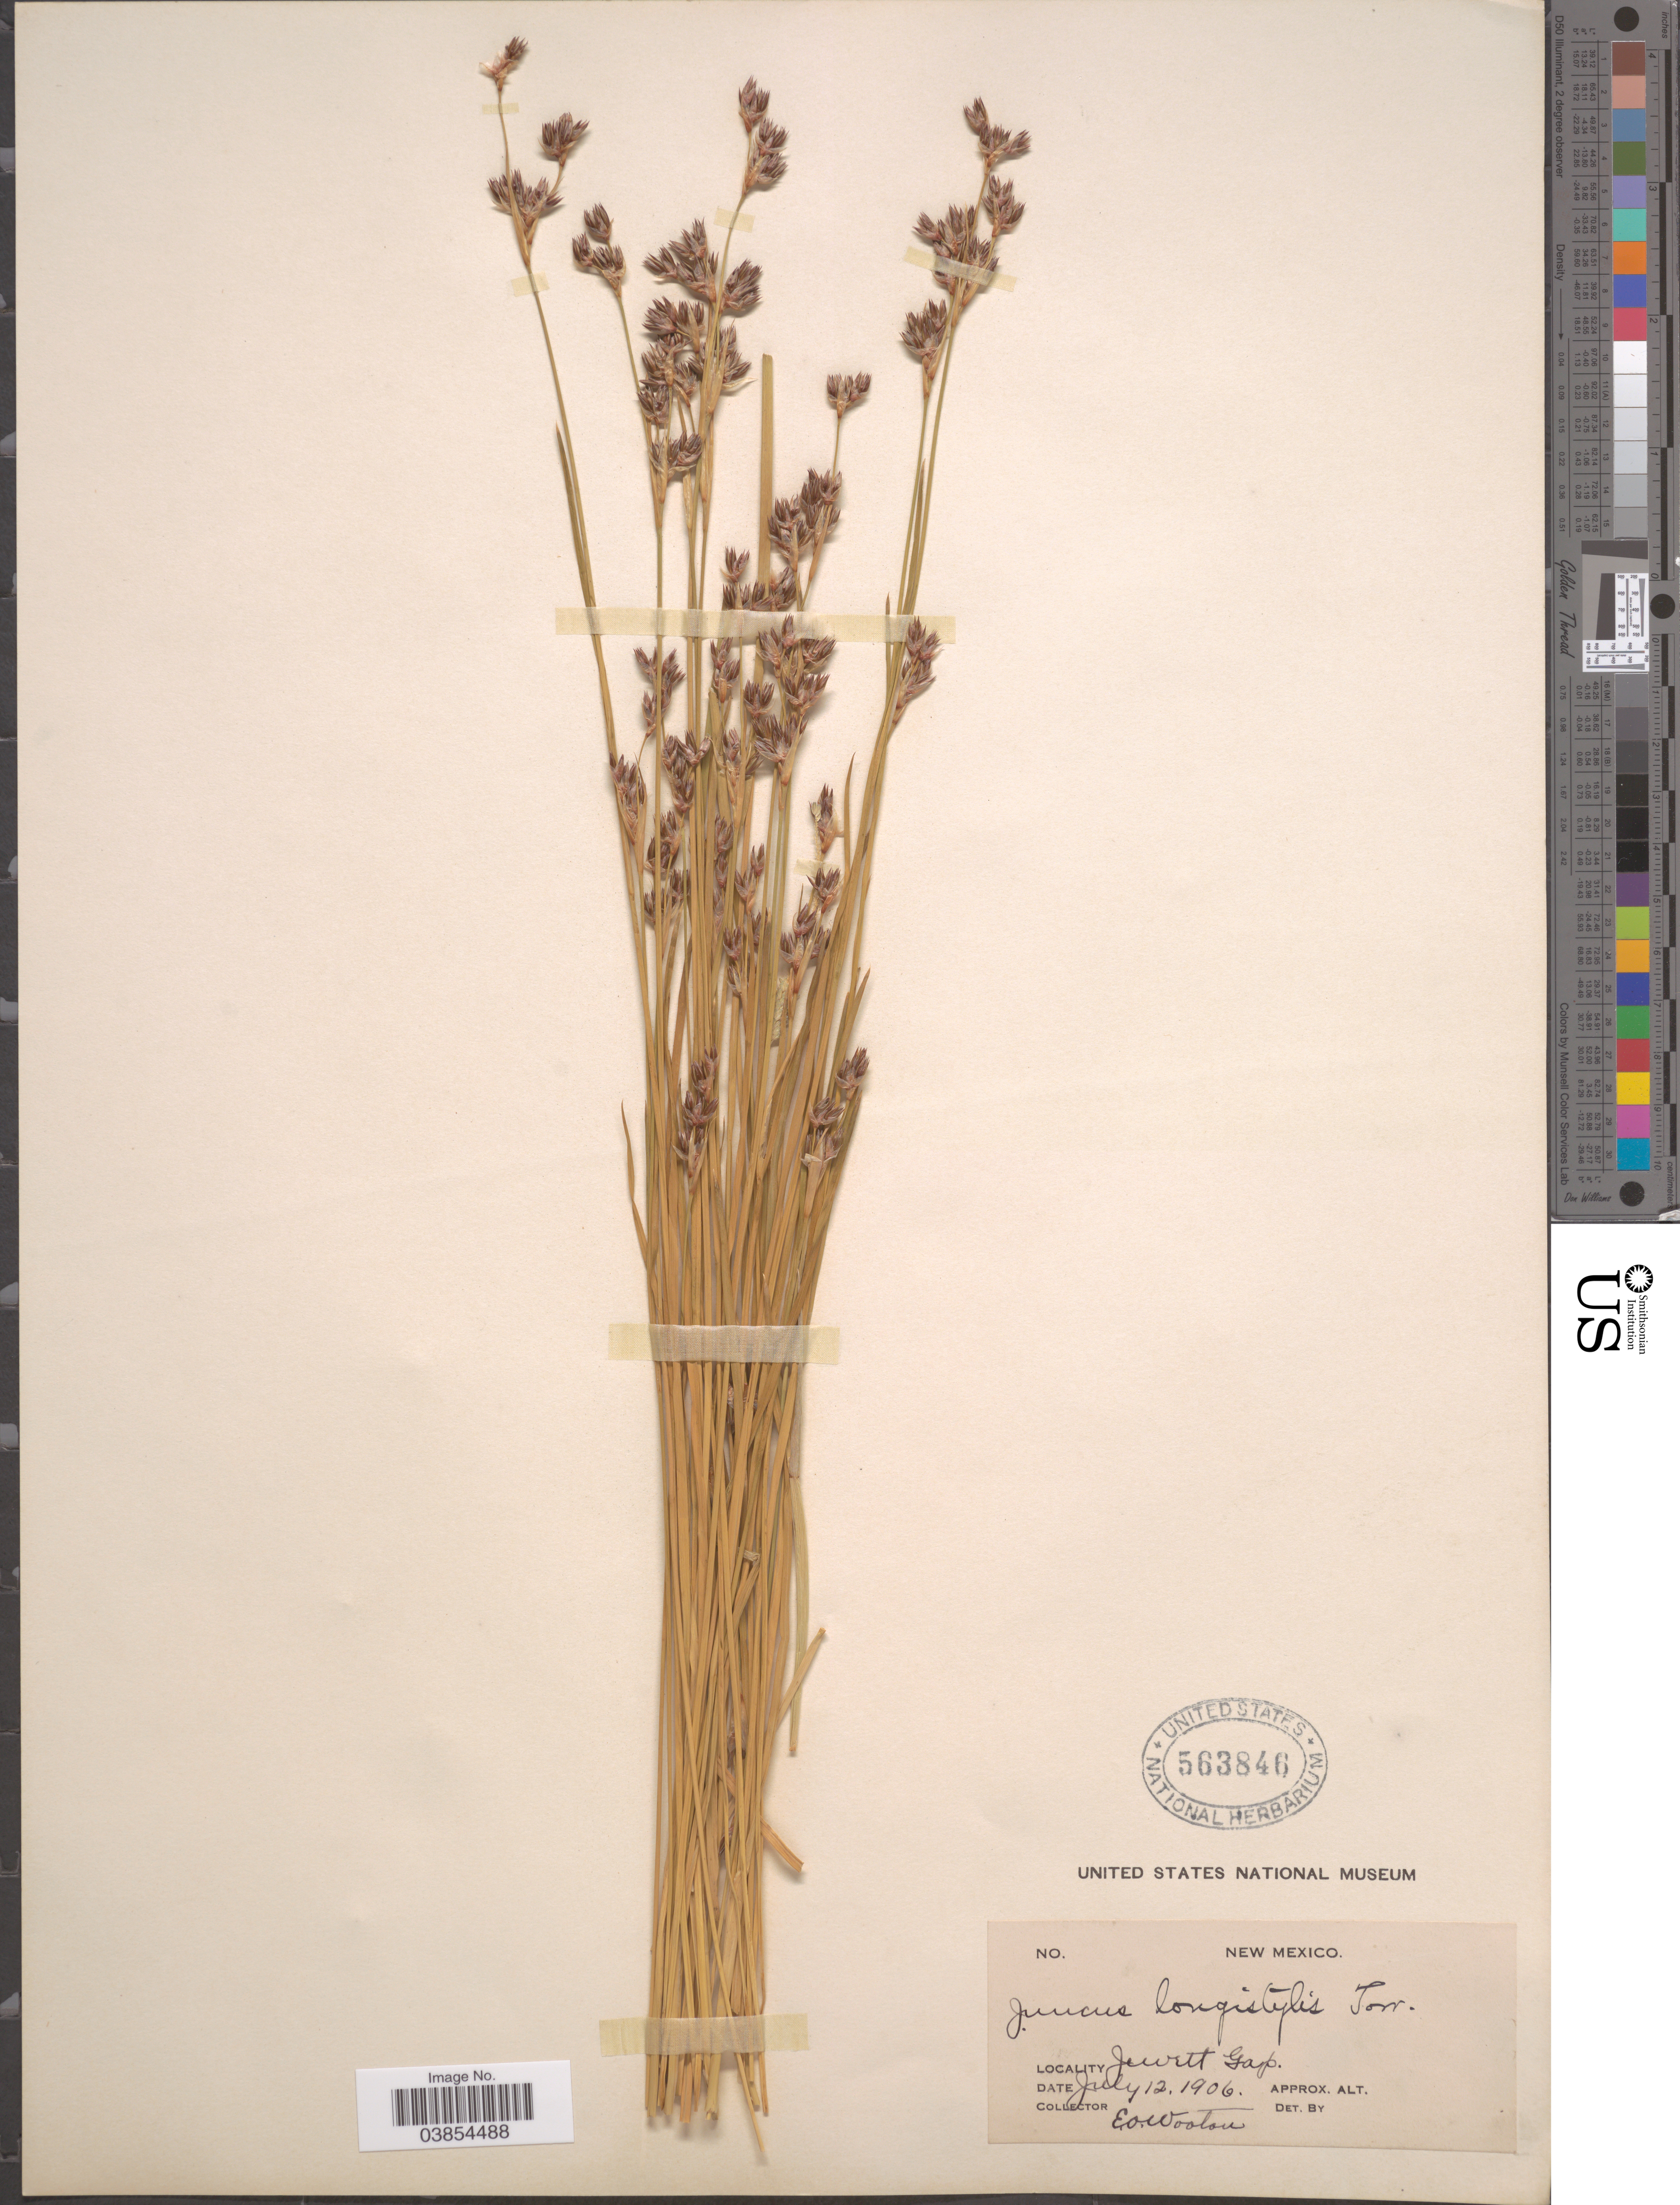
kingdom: Plantae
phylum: Tracheophyta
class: Liliopsida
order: Poales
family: Juncaceae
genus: Juncus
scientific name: Juncus longistylis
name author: Torr.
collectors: E. O. Wooton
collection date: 1906-07-12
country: United States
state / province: New Mexico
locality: Jewett Gap.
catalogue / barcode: US 563846